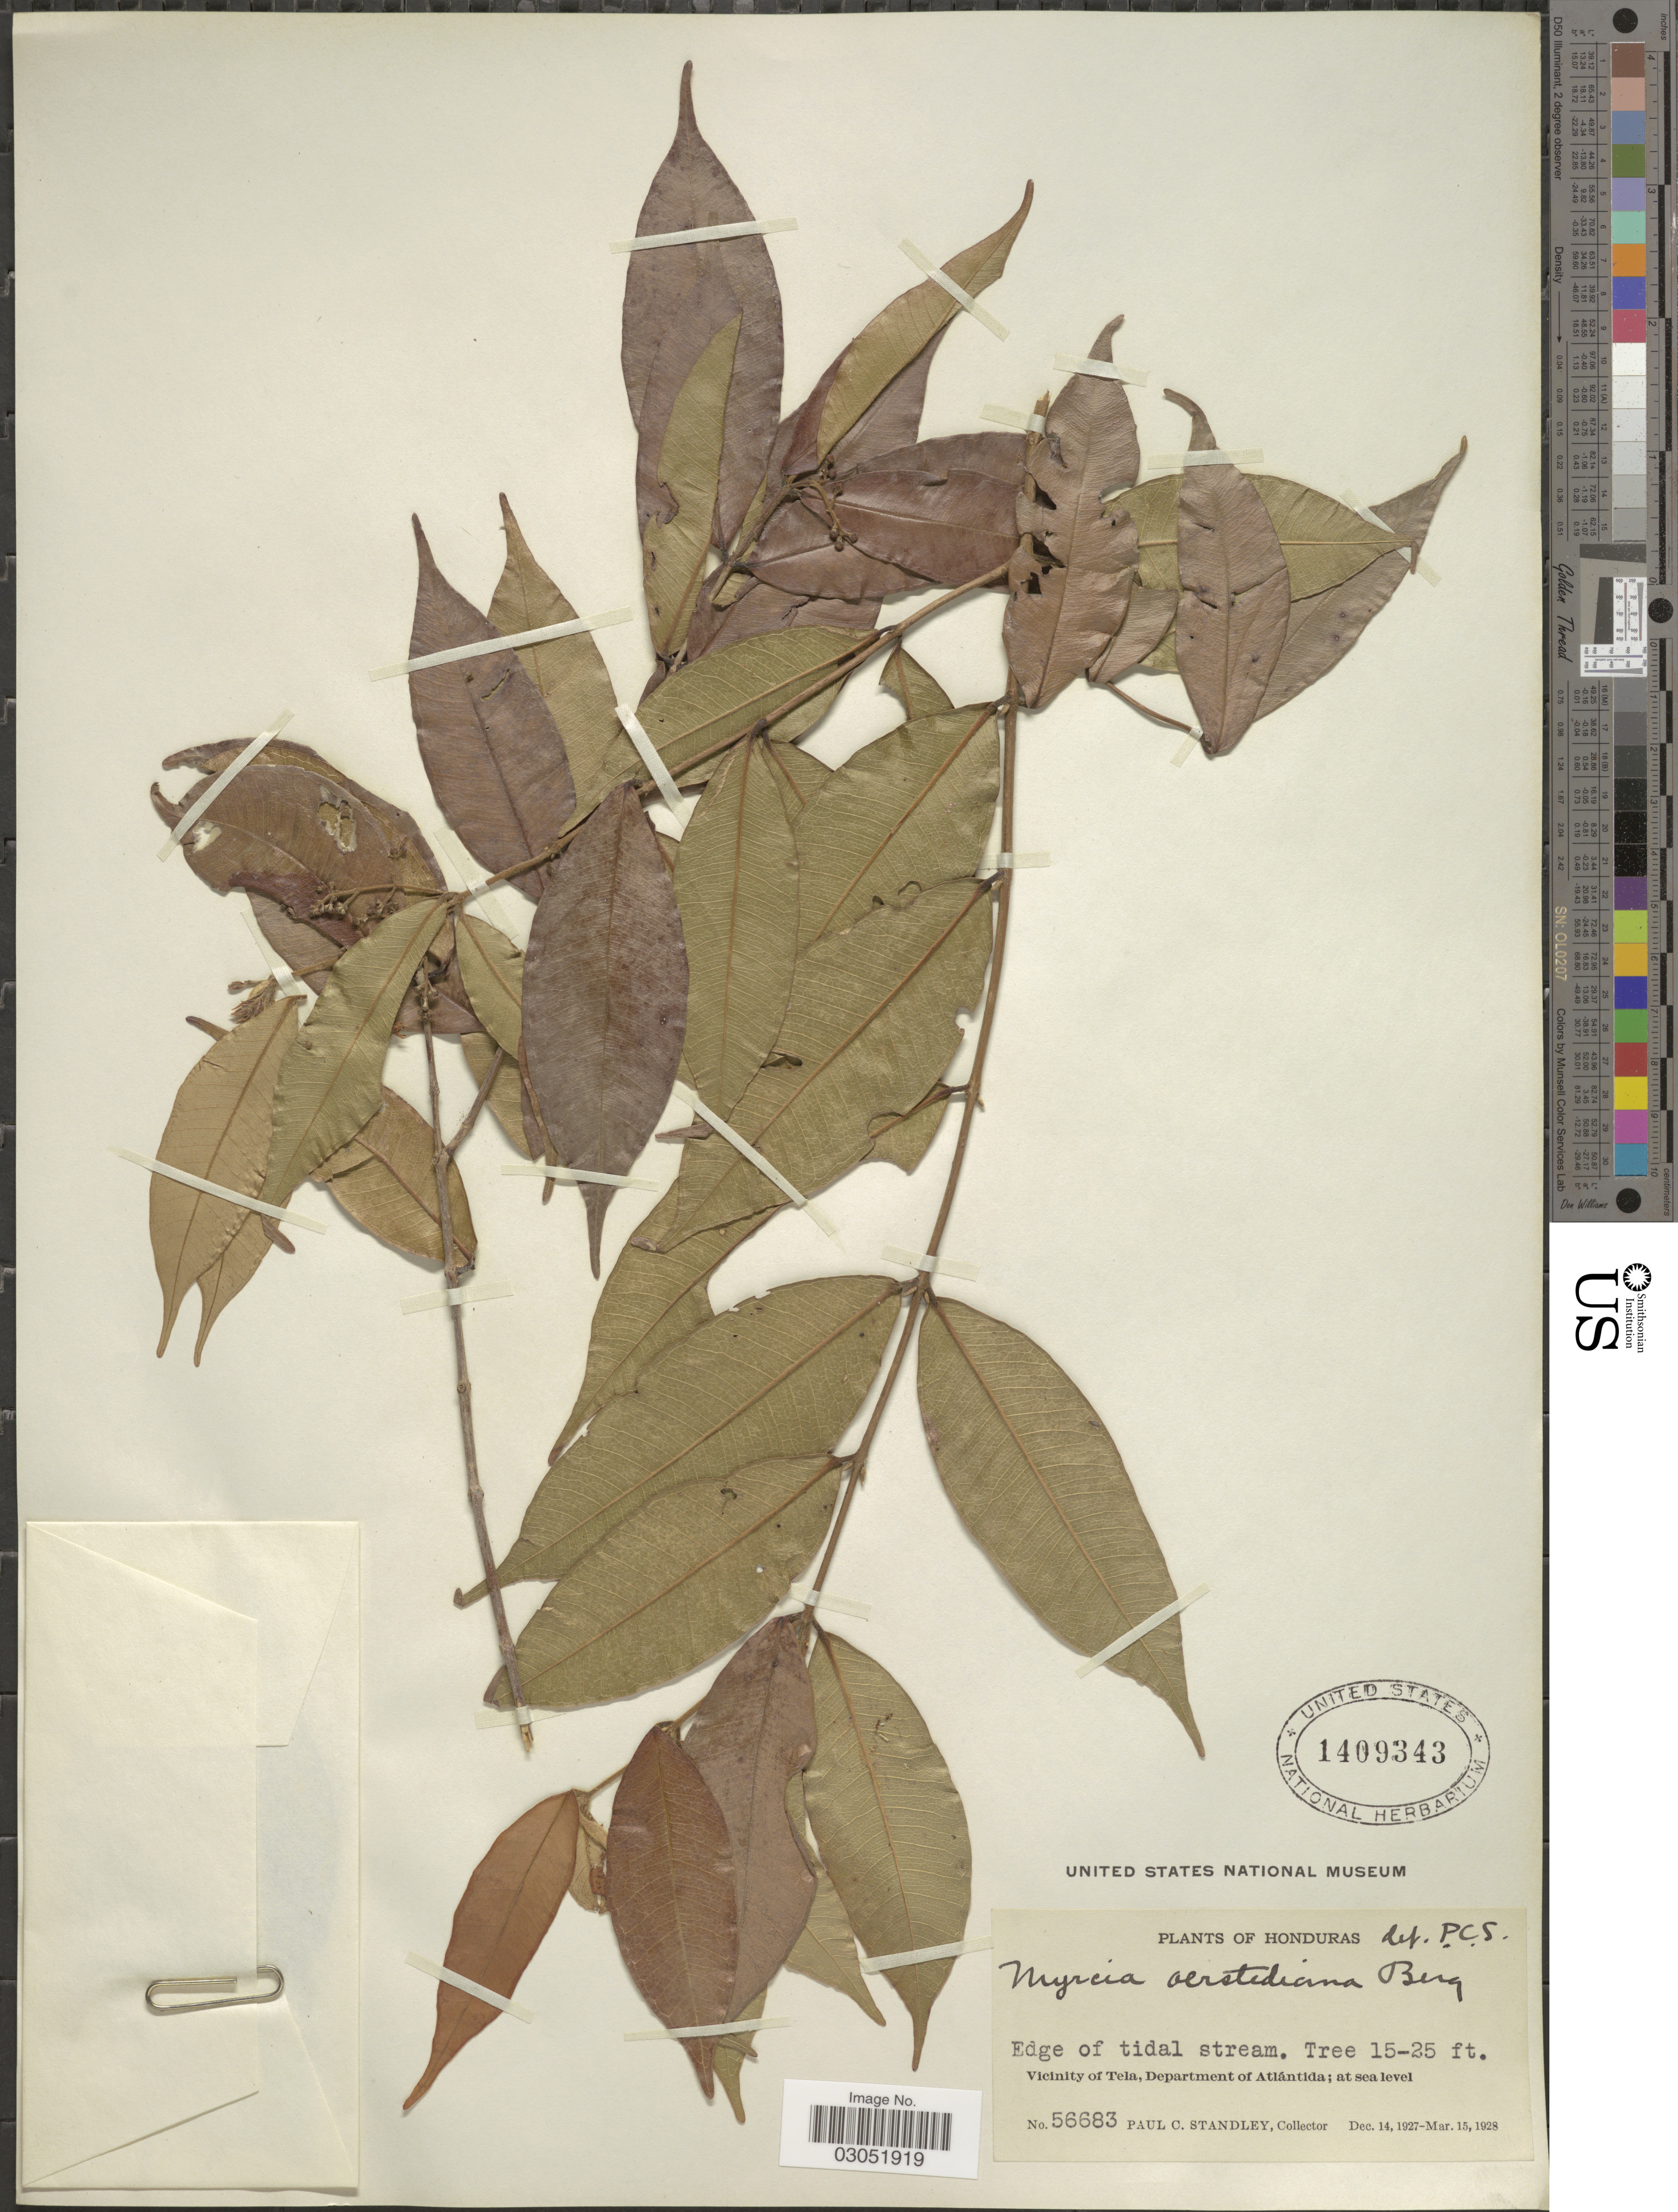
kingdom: Plantae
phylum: Tracheophyta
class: Magnoliopsida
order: Myrtales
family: Myrtaceae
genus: Myrcia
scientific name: Myrcia splendens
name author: (Sw.) DC.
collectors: P. C. Standley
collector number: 56683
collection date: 1927-12-14/1928-03-15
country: Honduras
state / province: Atlántida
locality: Vicinity of Tela, Department of Atlántinda.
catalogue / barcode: US 1409343